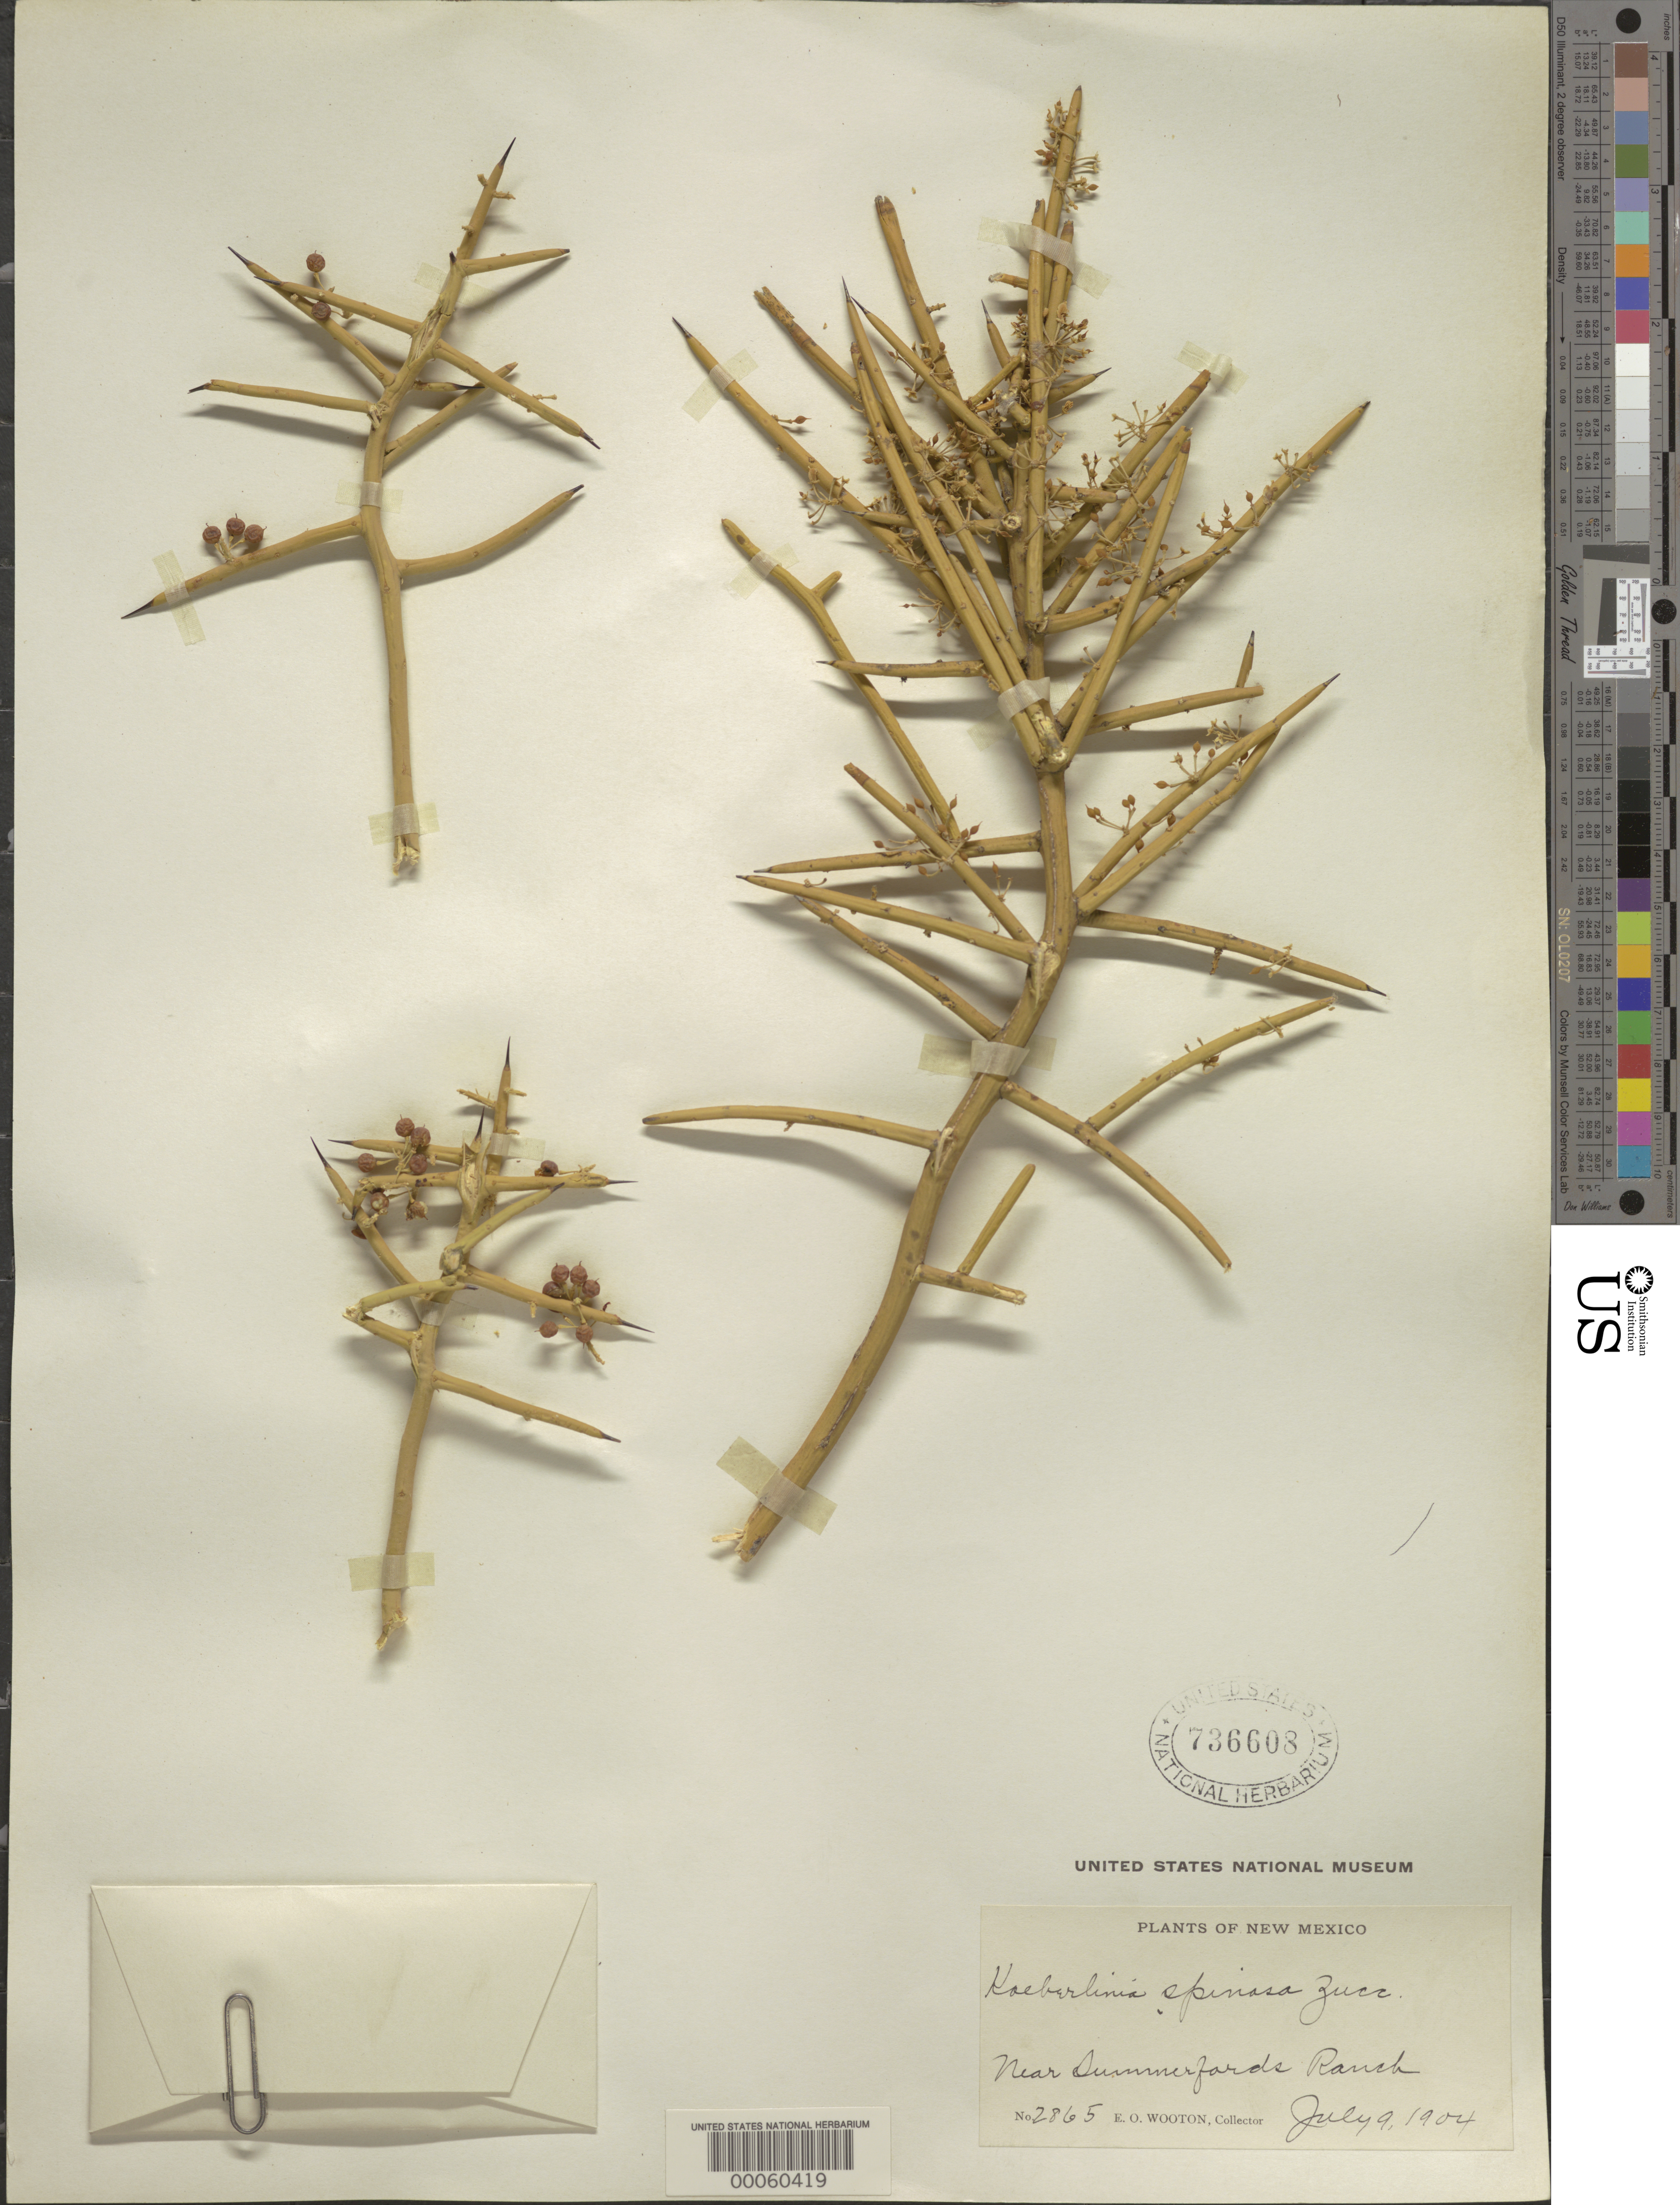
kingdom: Plantae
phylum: Tracheophyta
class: Magnoliopsida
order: Brassicales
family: Koeberliniaceae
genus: Koeberlinia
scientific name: Koeberlinia spinosa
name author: Zucc.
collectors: E. O. Wooton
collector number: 2865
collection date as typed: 03 Jul 1904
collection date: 1904-07-03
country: United States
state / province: New Mexico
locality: Near summerfords ranch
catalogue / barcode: US 736608